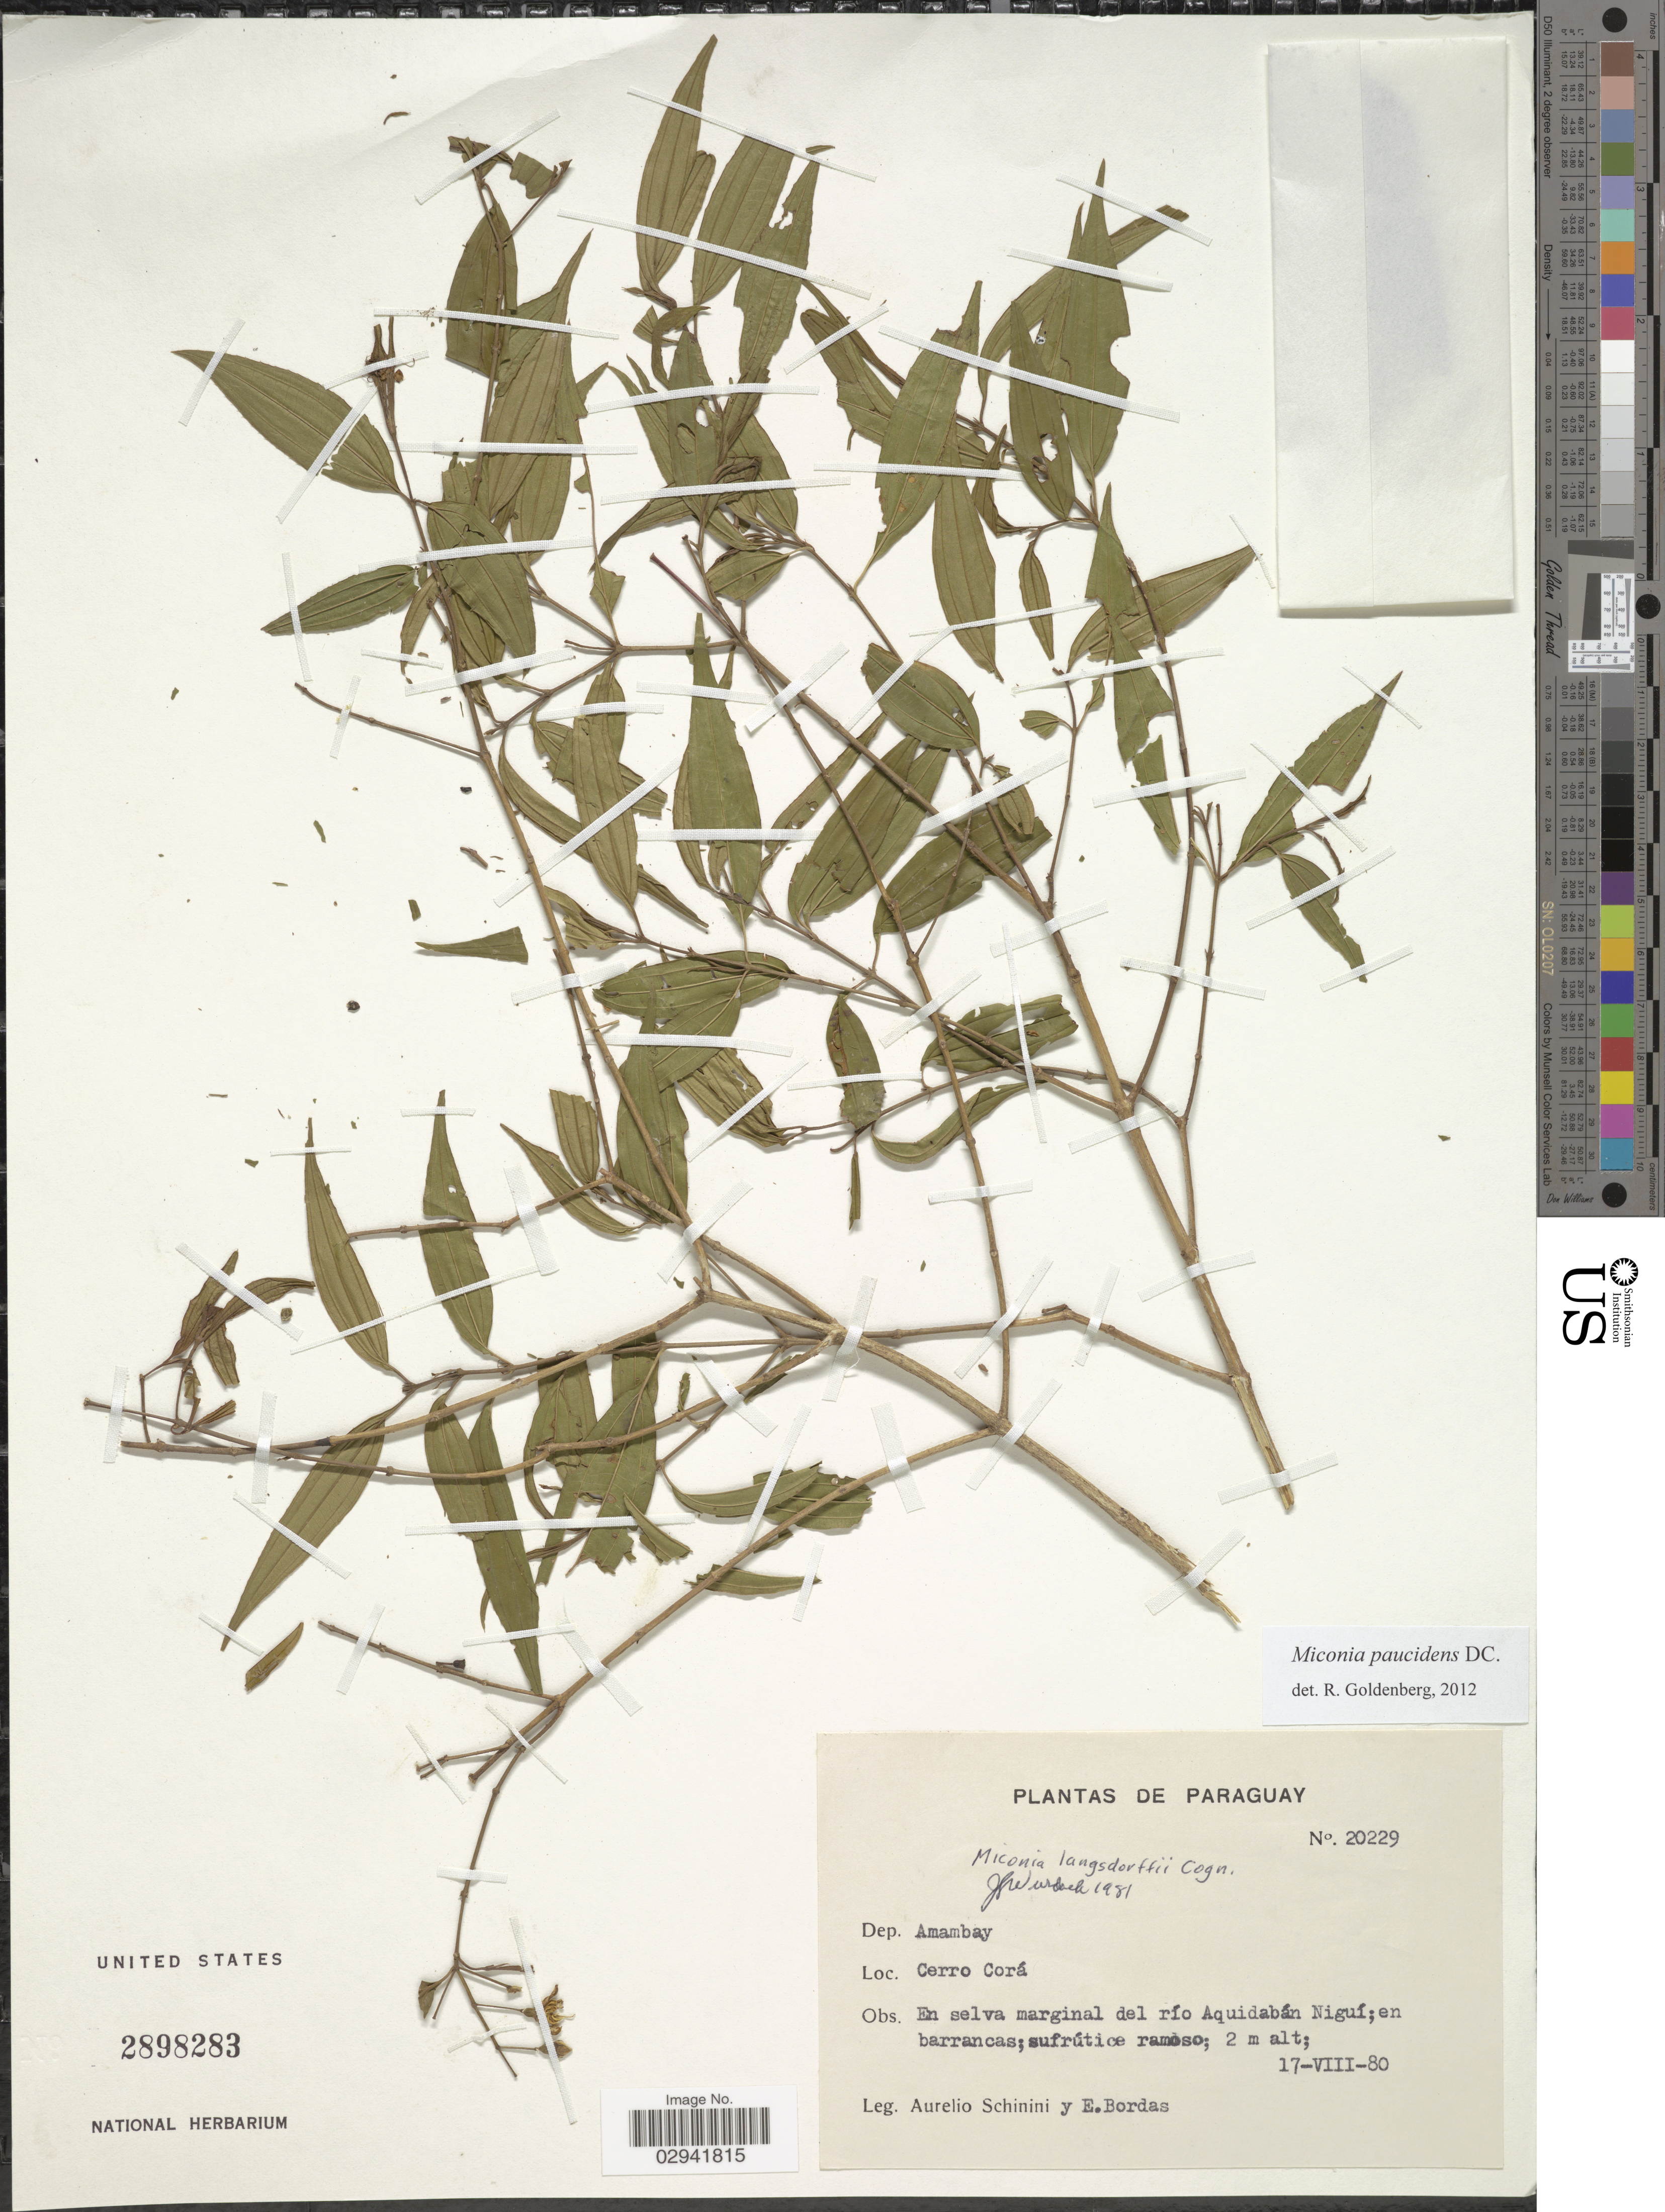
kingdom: Plantae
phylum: Tracheophyta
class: Magnoliopsida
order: Myrtales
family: Melastomataceae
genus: Miconia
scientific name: Miconia paucidens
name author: DC.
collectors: A. Schinini & E. Bordas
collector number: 20229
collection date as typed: Transcribed d/m/y: 17/8/80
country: Paraguay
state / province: Amambay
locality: Dep. Amambay, Cerro Corá.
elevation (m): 2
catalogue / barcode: US 2898283